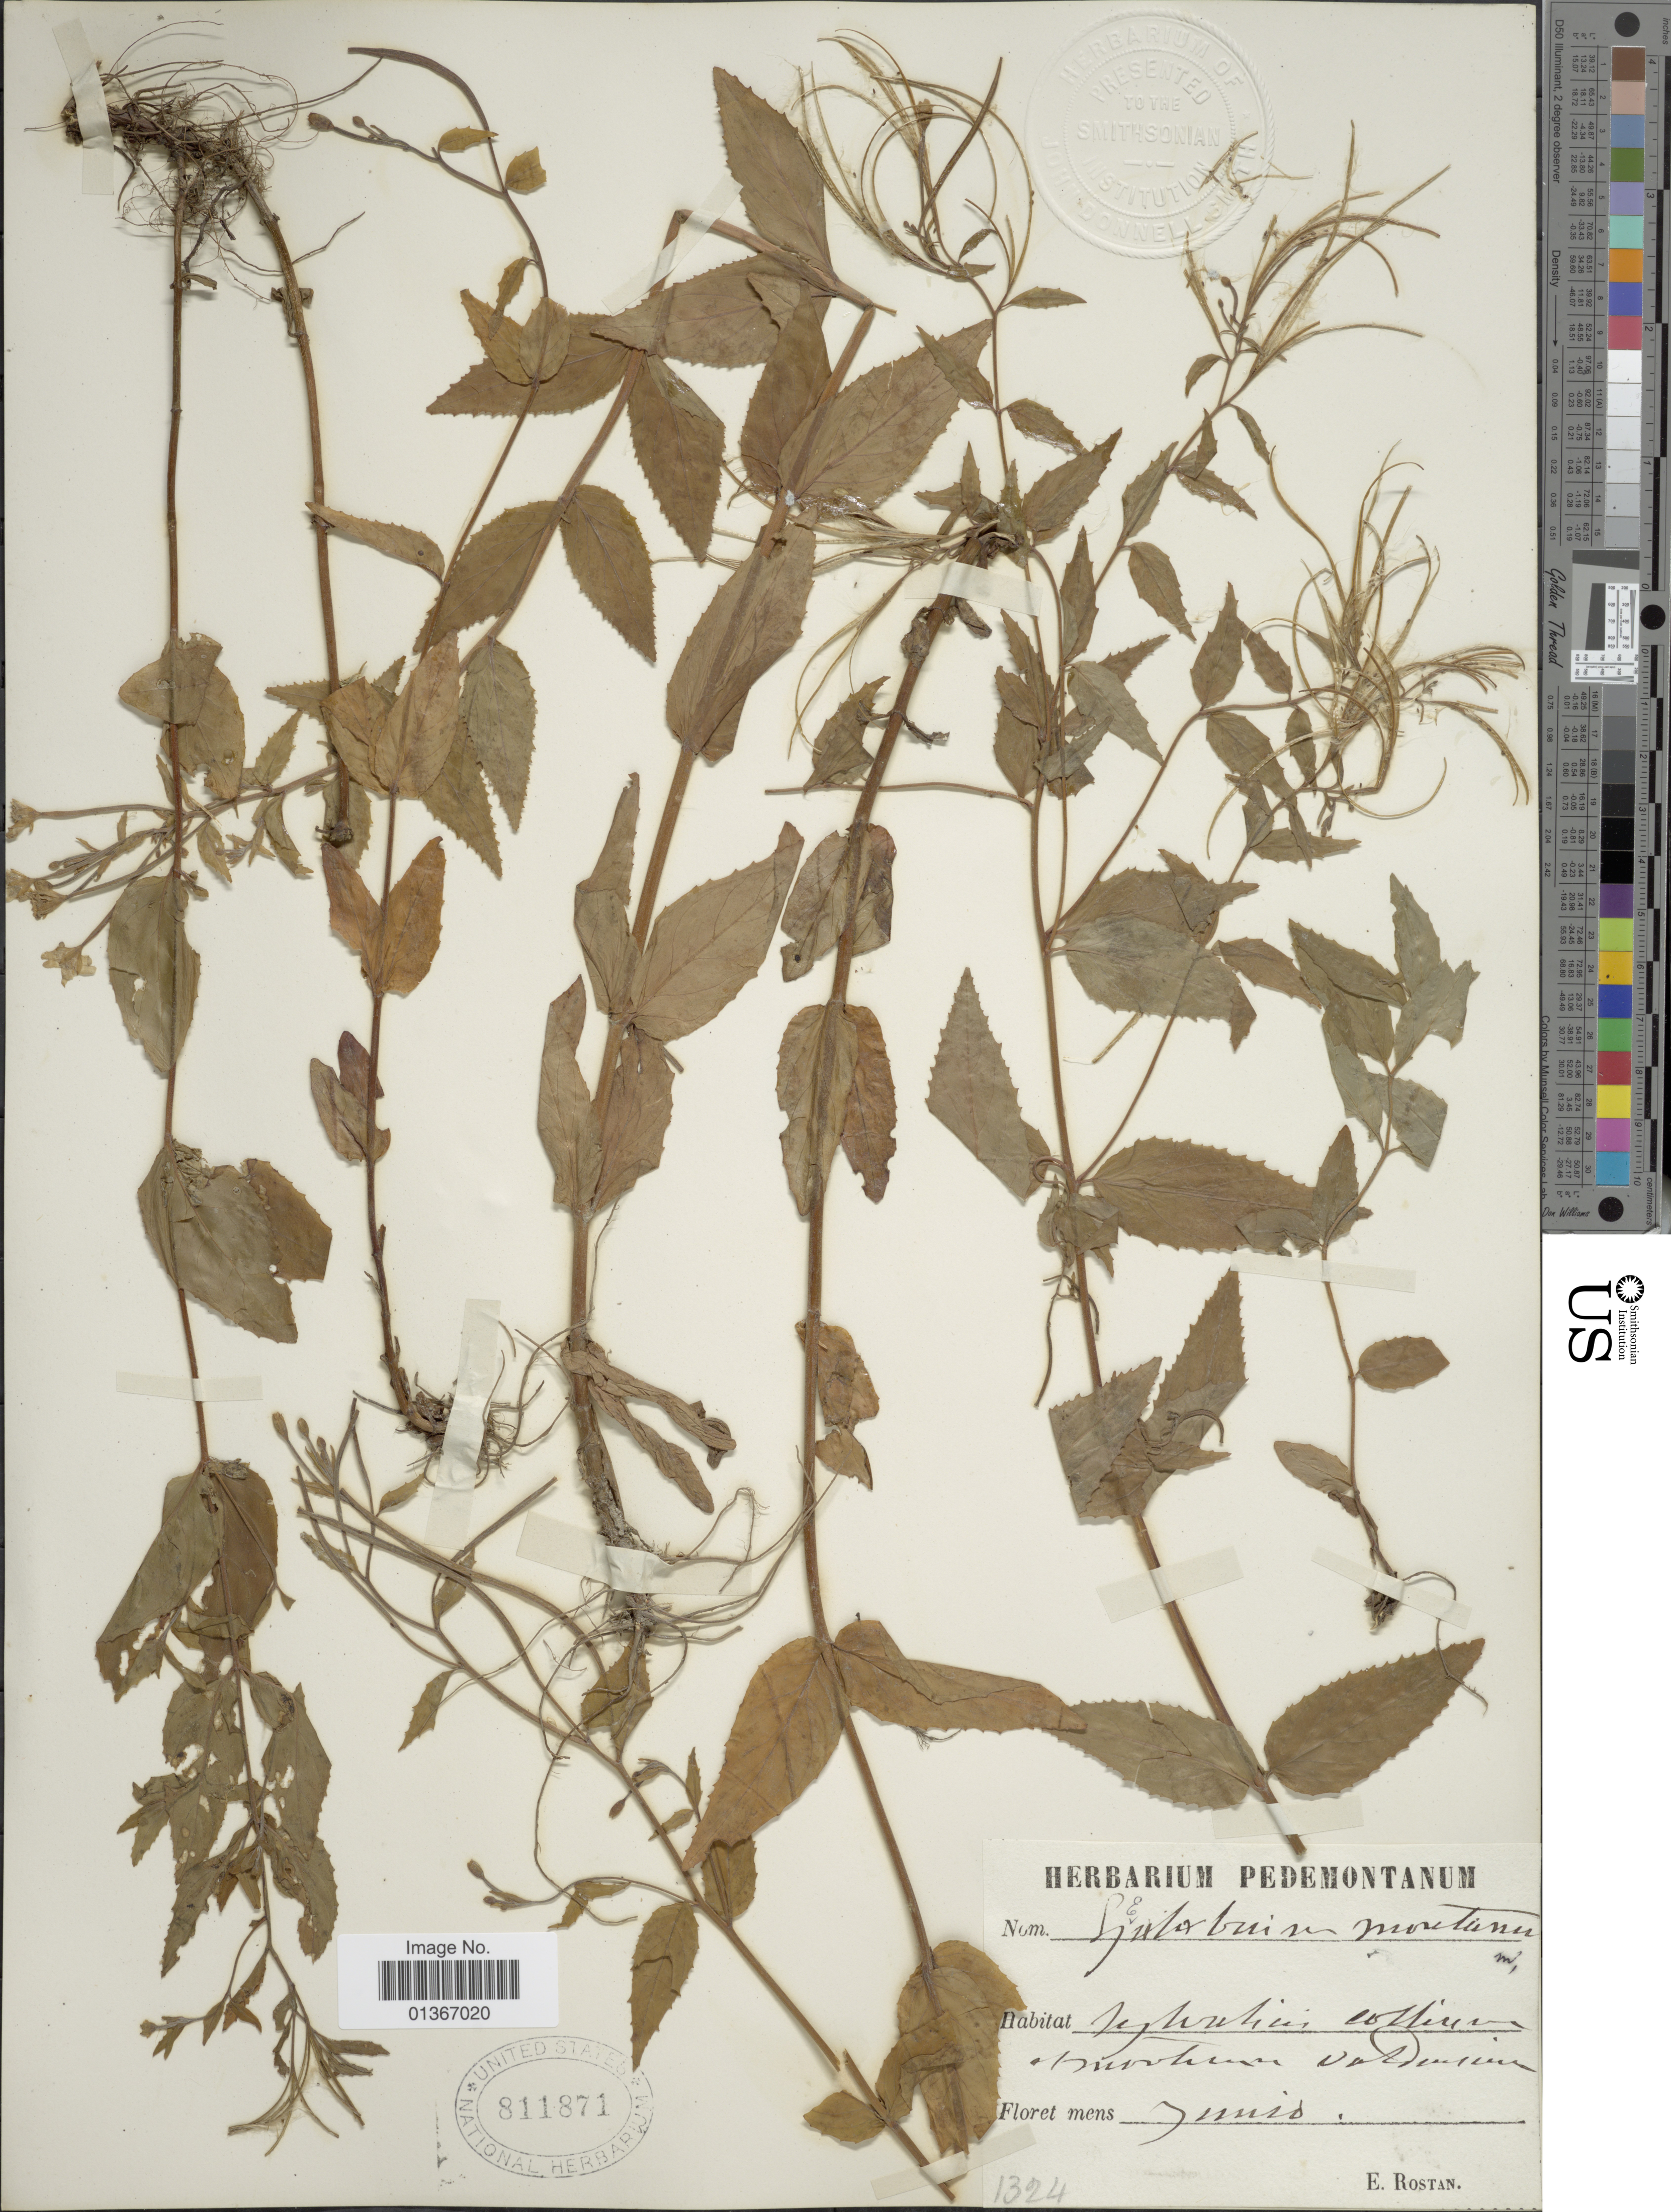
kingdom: Plantae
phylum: Tracheophyta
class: Magnoliopsida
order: Myrtales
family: Onagraceae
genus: Epilobium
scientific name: Epilobium montanum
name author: L.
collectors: E. Rostan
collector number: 1324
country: Italy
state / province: Piedmont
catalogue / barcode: US 811871